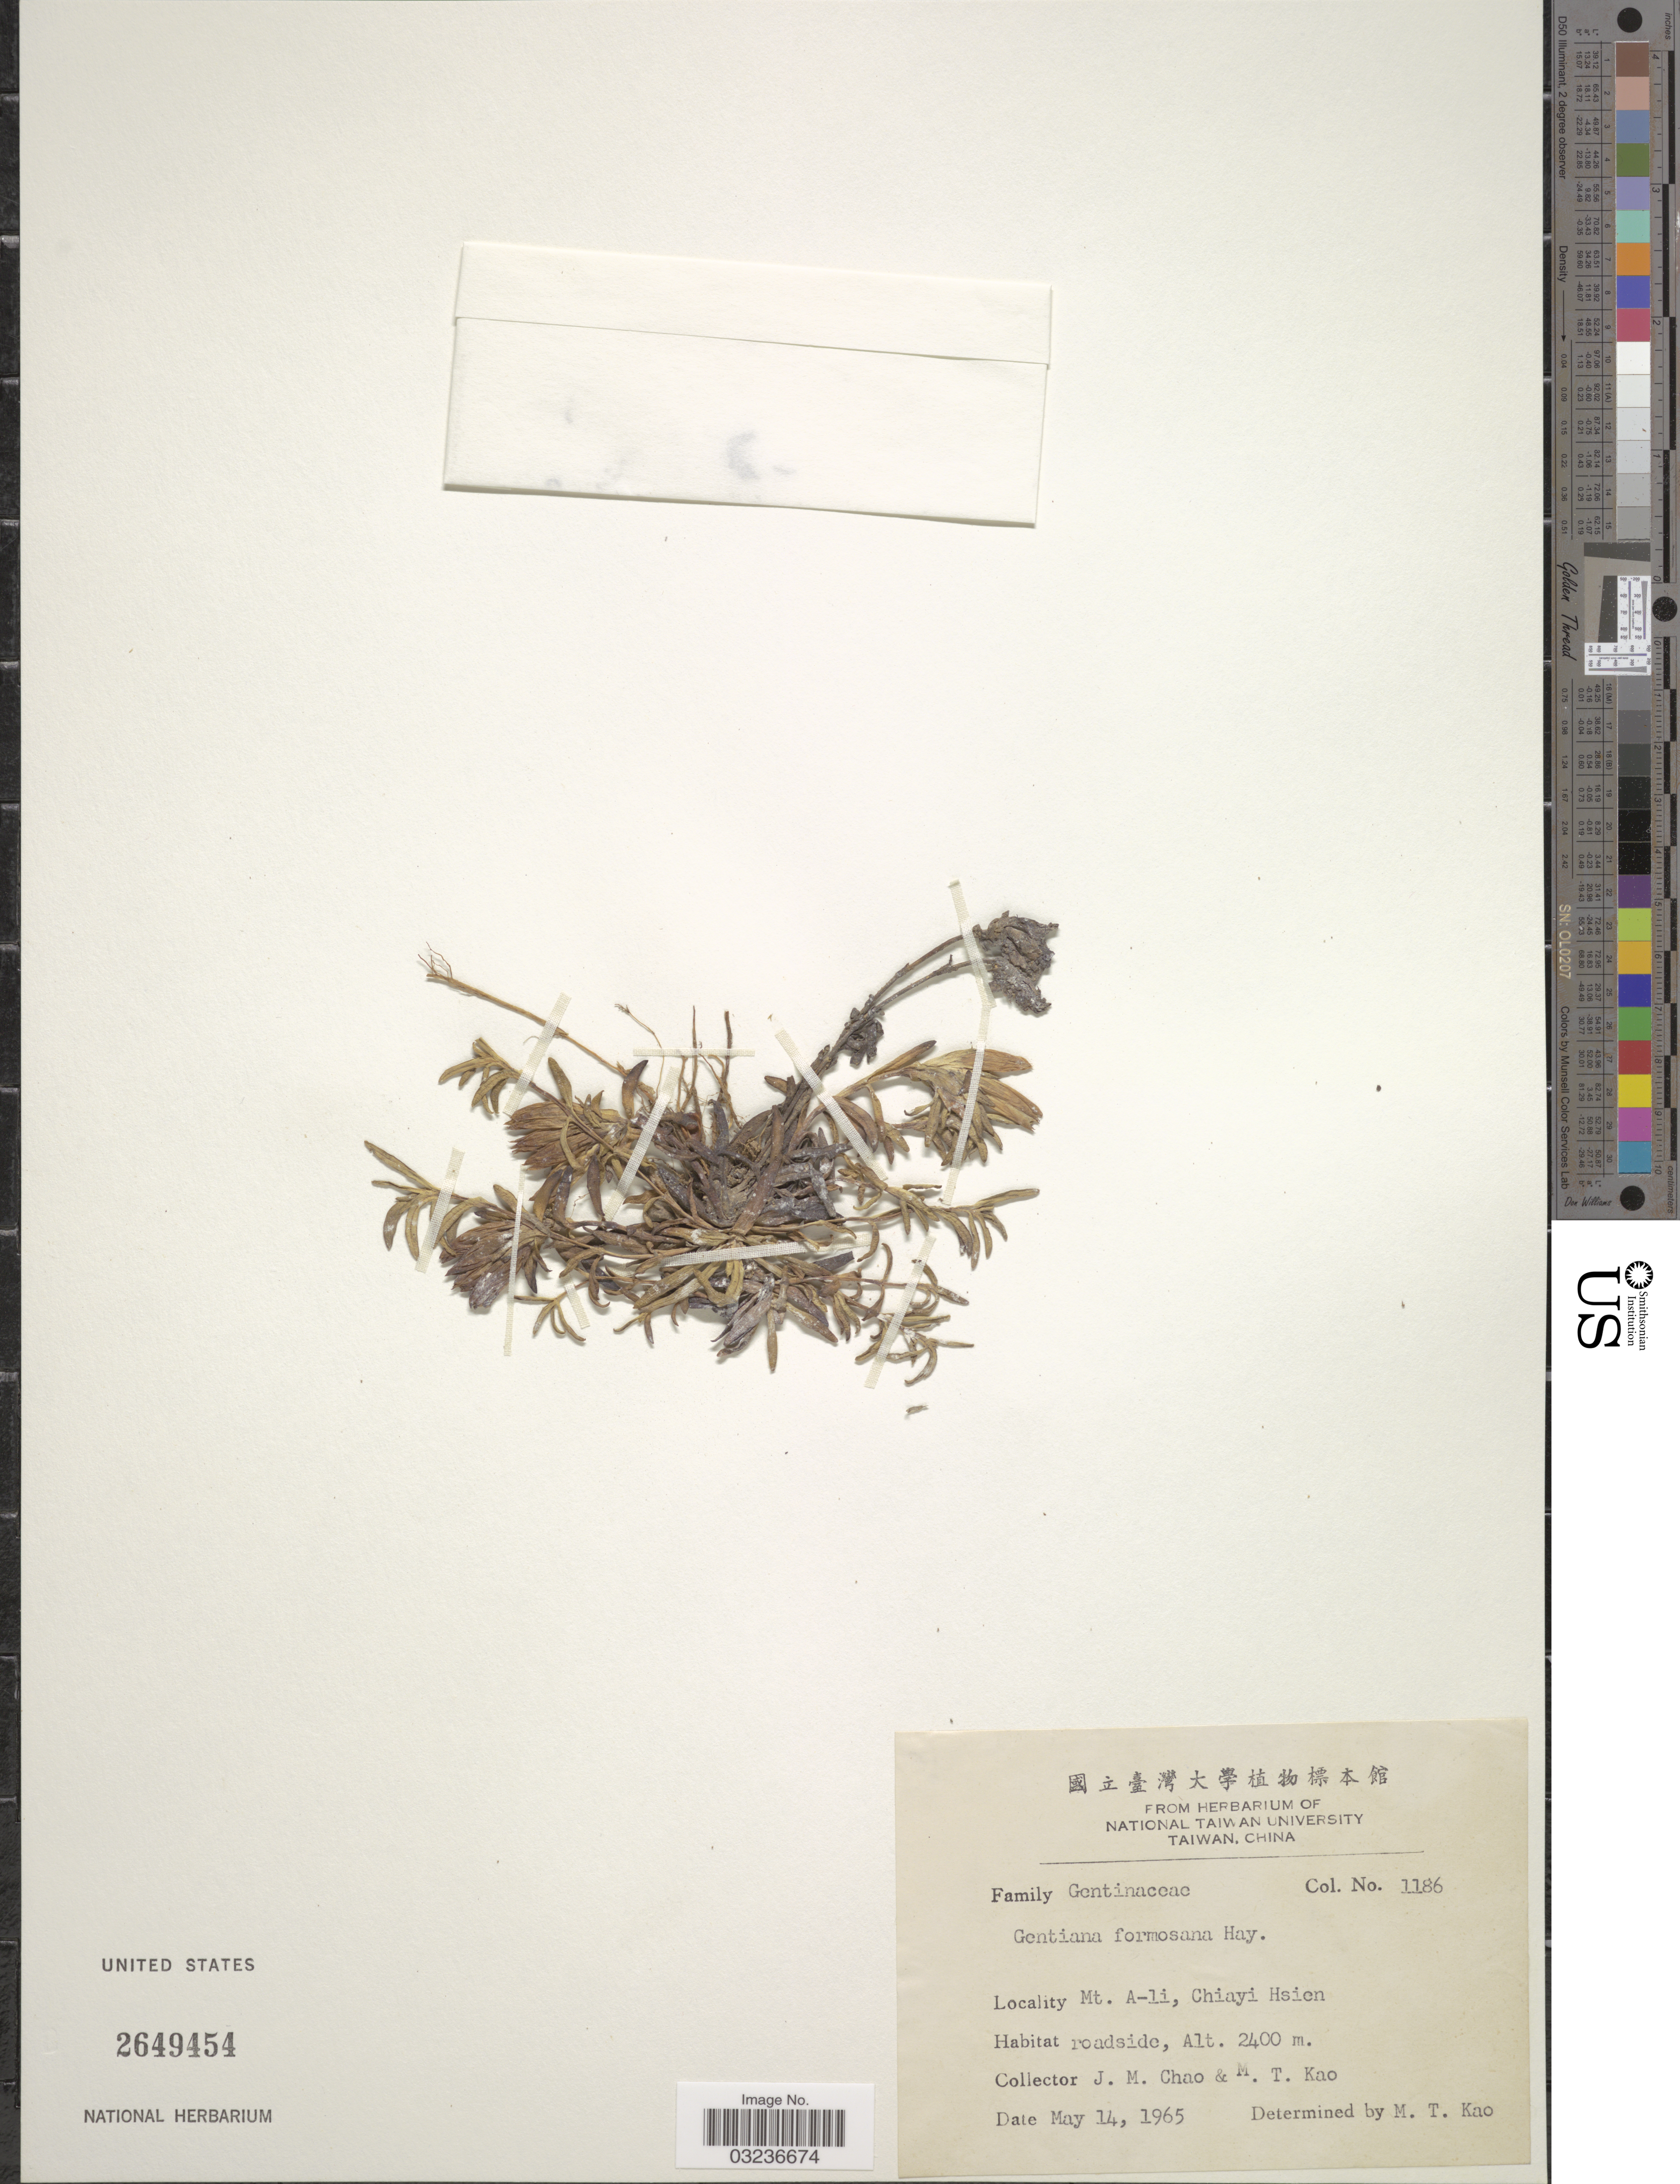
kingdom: Plantae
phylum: Tracheophyta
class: Magnoliopsida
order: Gentianales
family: Gentianaceae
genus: Gentiana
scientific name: Gentiana formosa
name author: Harry Sm.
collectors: J. Chao & M. T. Kao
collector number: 1186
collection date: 1965-05-14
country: Taiwan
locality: Mt. A-li, Chiayi Hsien.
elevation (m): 2400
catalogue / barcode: US 2649454